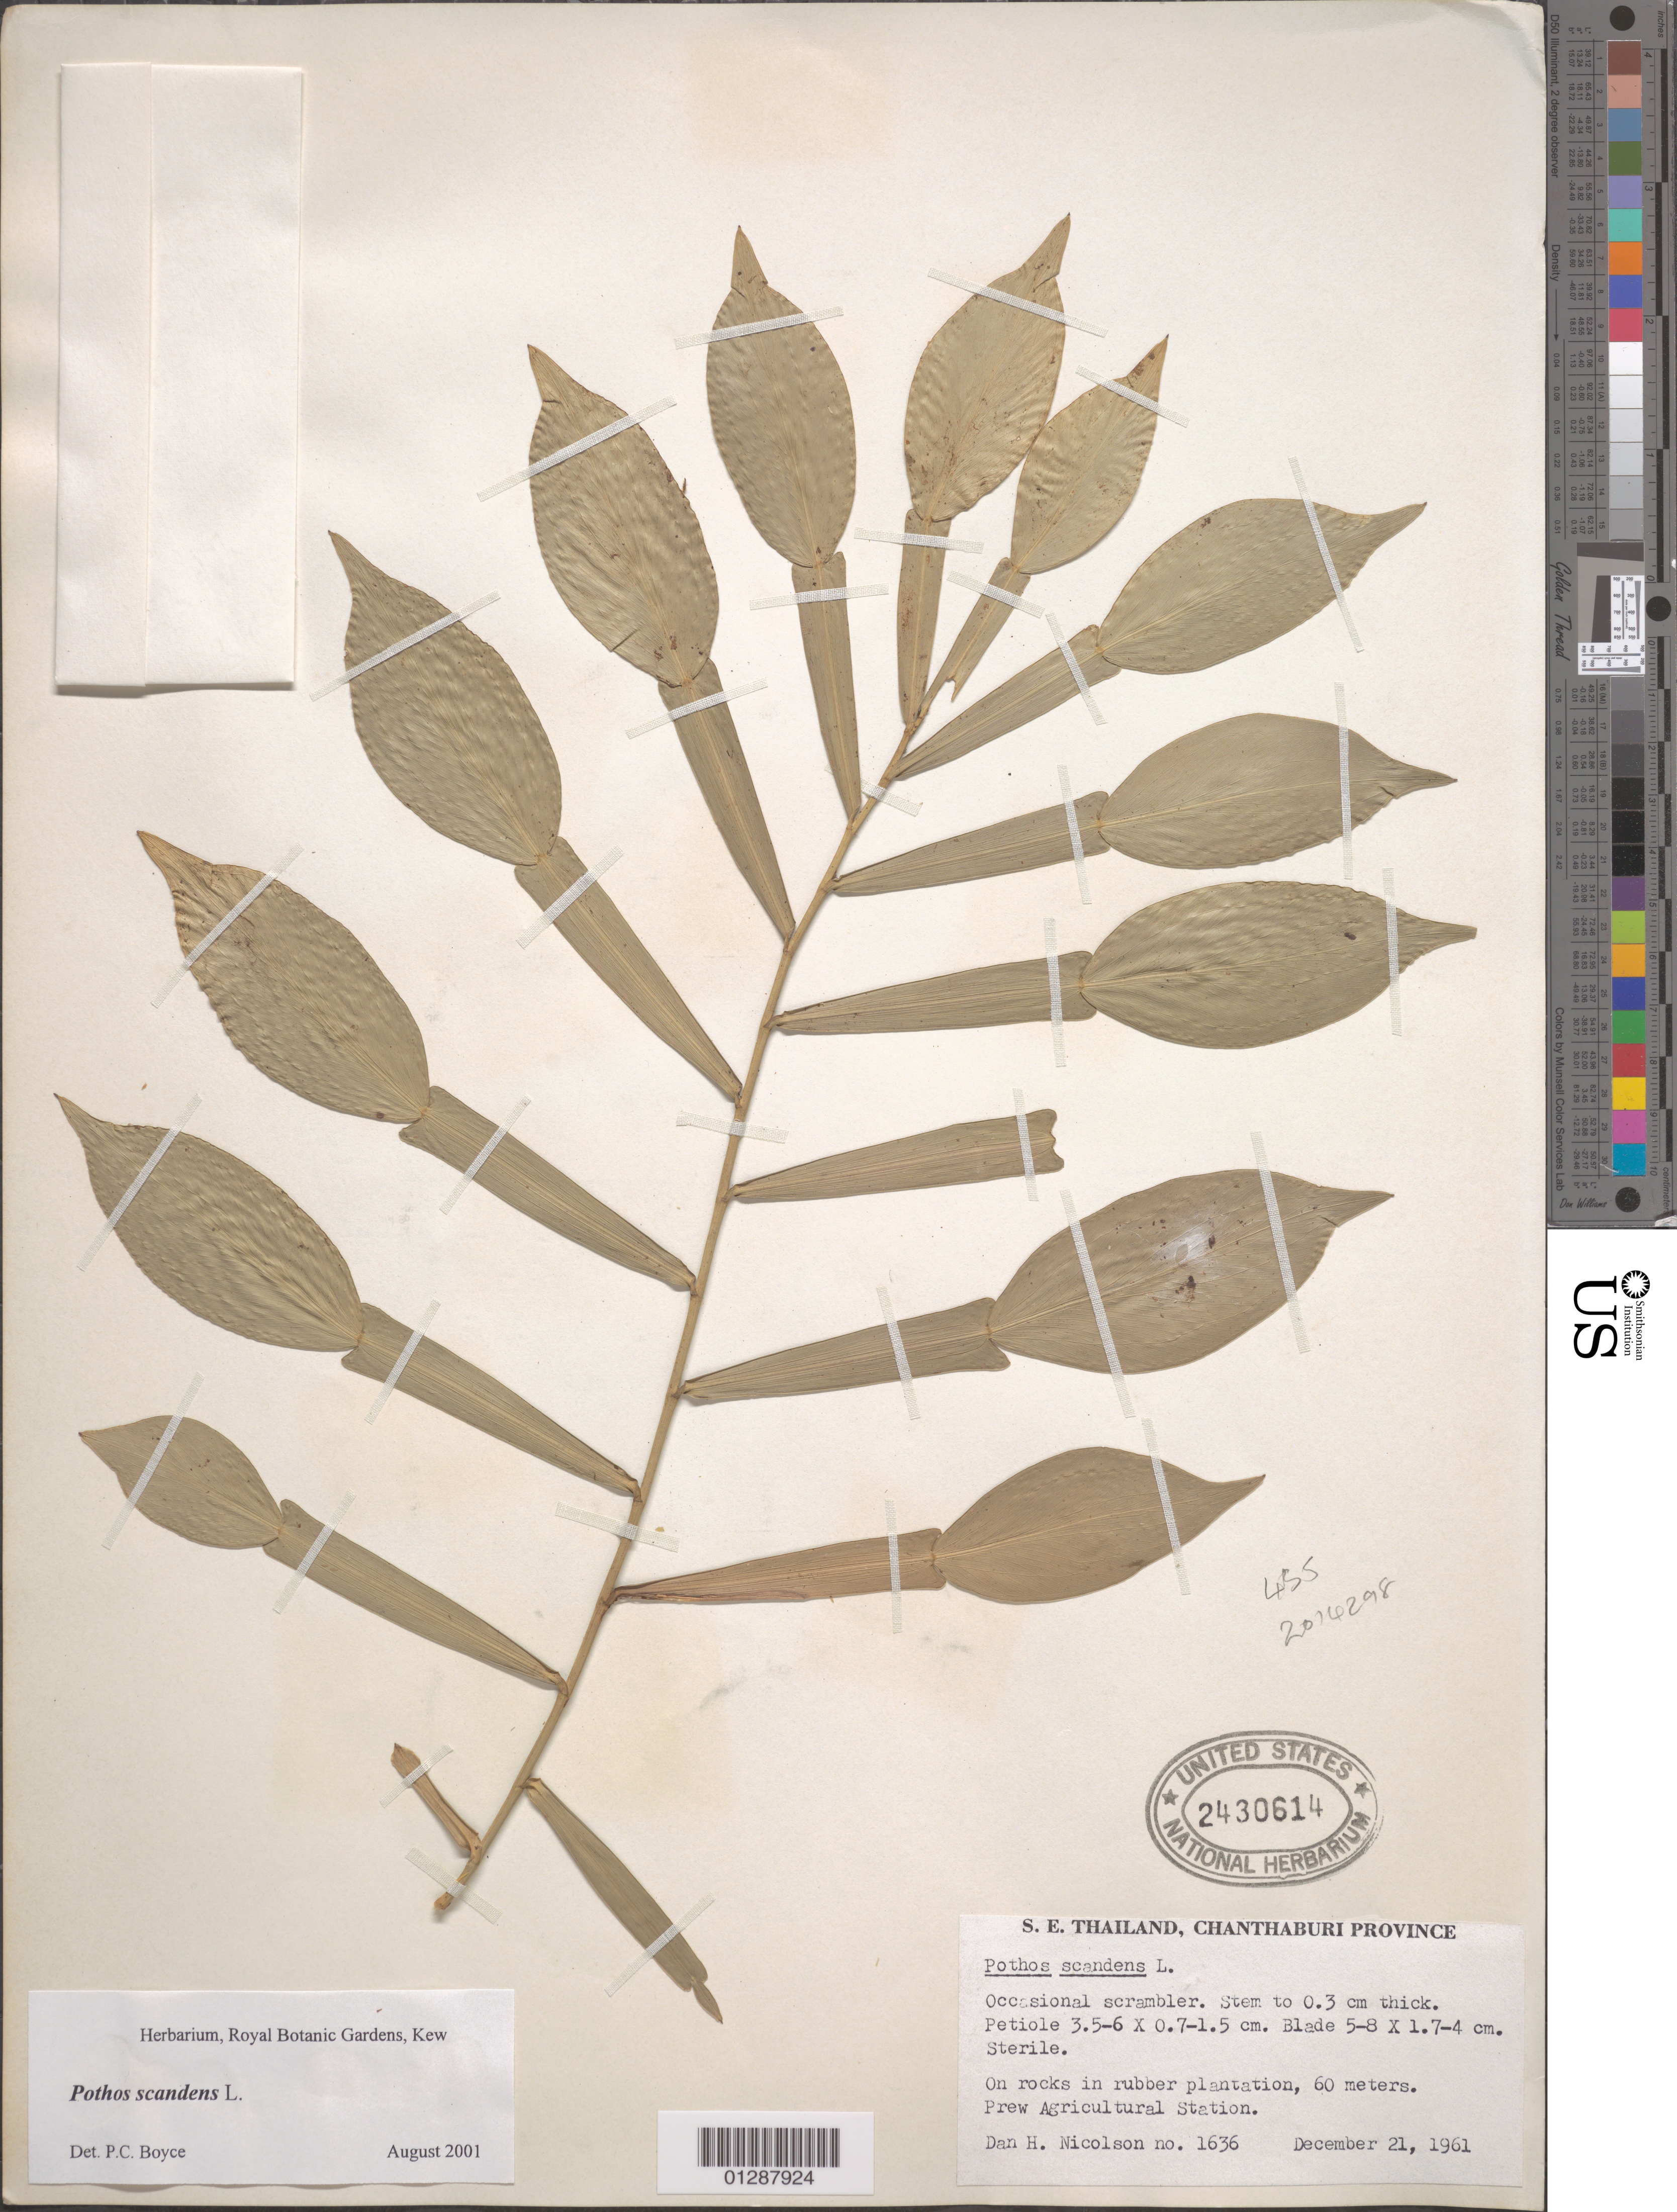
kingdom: Plantae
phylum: Tracheophyta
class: Liliopsida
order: Alismatales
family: Araceae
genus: Pothos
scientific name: Pothos scandens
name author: L.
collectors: D. H. Nicolson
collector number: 1636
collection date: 1961-12-21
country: Thailand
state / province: Chanthaburi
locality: S. E. Thailand. Prew Agricultural Station.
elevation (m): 60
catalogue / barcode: US 2430614